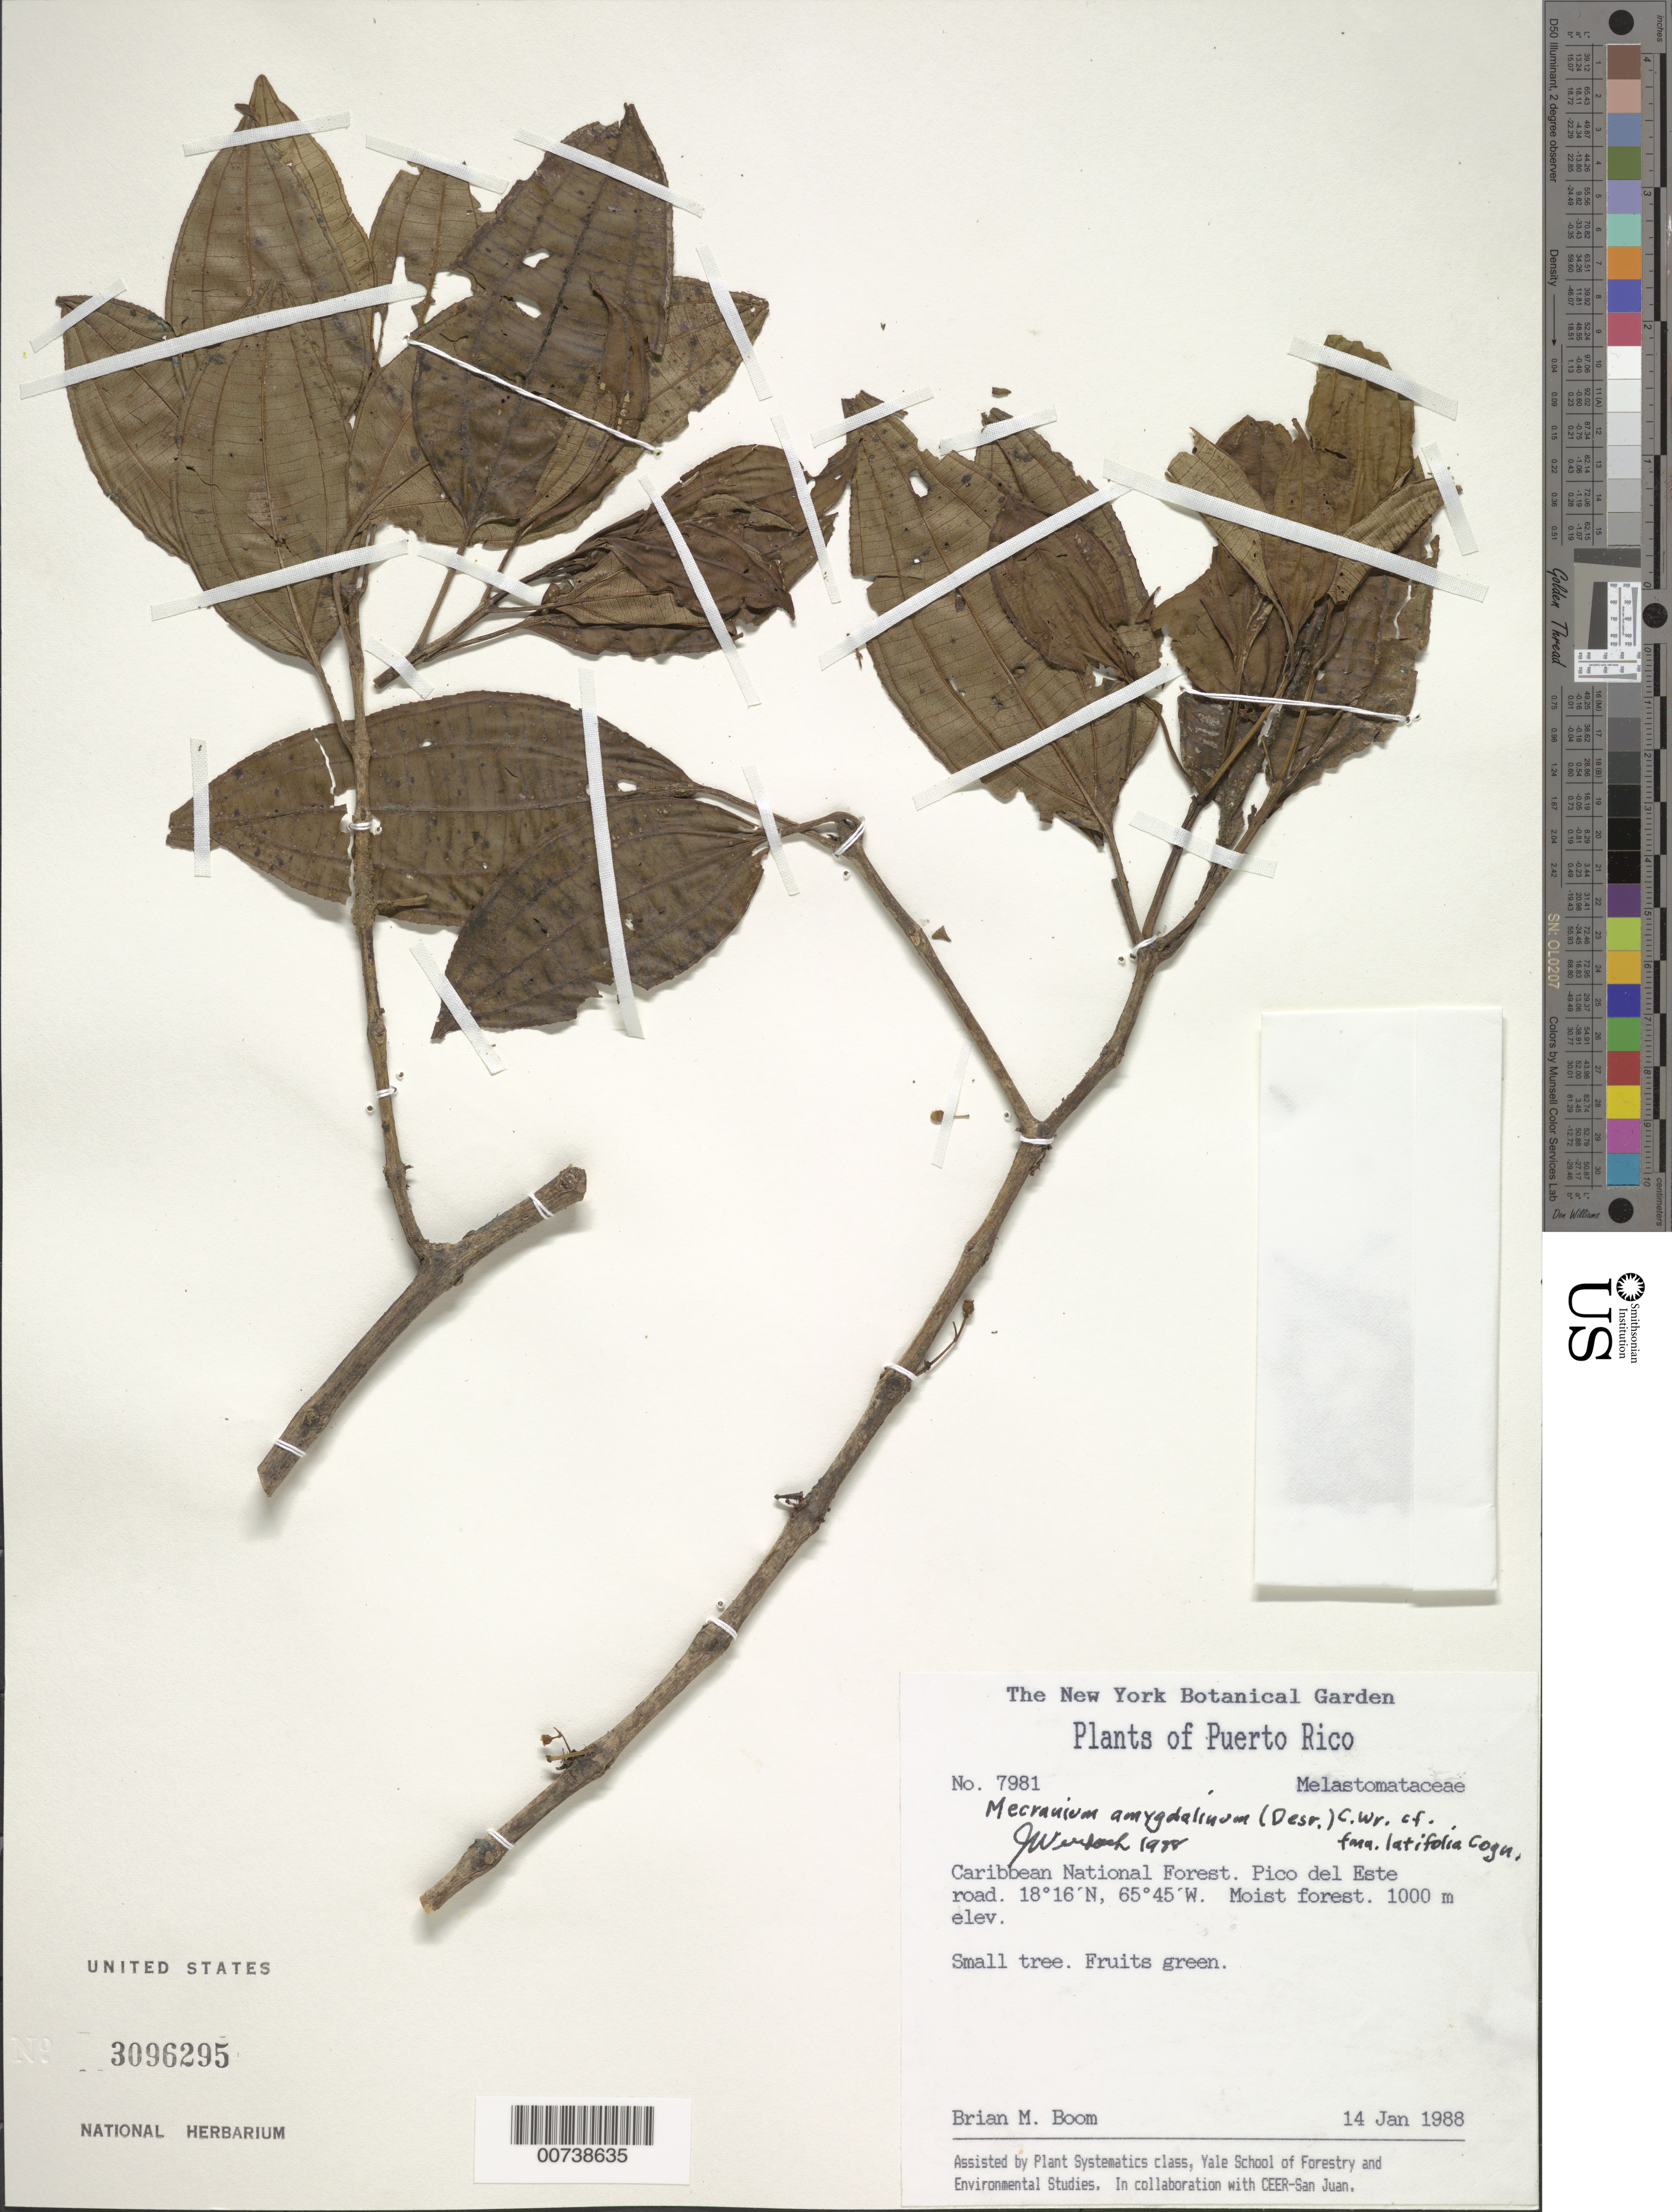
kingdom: Plantae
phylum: Tracheophyta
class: Magnoliopsida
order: Myrtales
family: Melastomataceae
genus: Mecranium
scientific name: Mecranium amygdalinum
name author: (Desr.) C. Wright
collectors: B. M. Boom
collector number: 7981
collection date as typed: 14 Jan 1988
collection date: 1988-01-14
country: Puerto Rico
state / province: Luquillo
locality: Caribbean National Forest. Pico del Este road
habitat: Moist forest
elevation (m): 1000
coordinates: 18.26666667, -65.75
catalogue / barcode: US 3096295